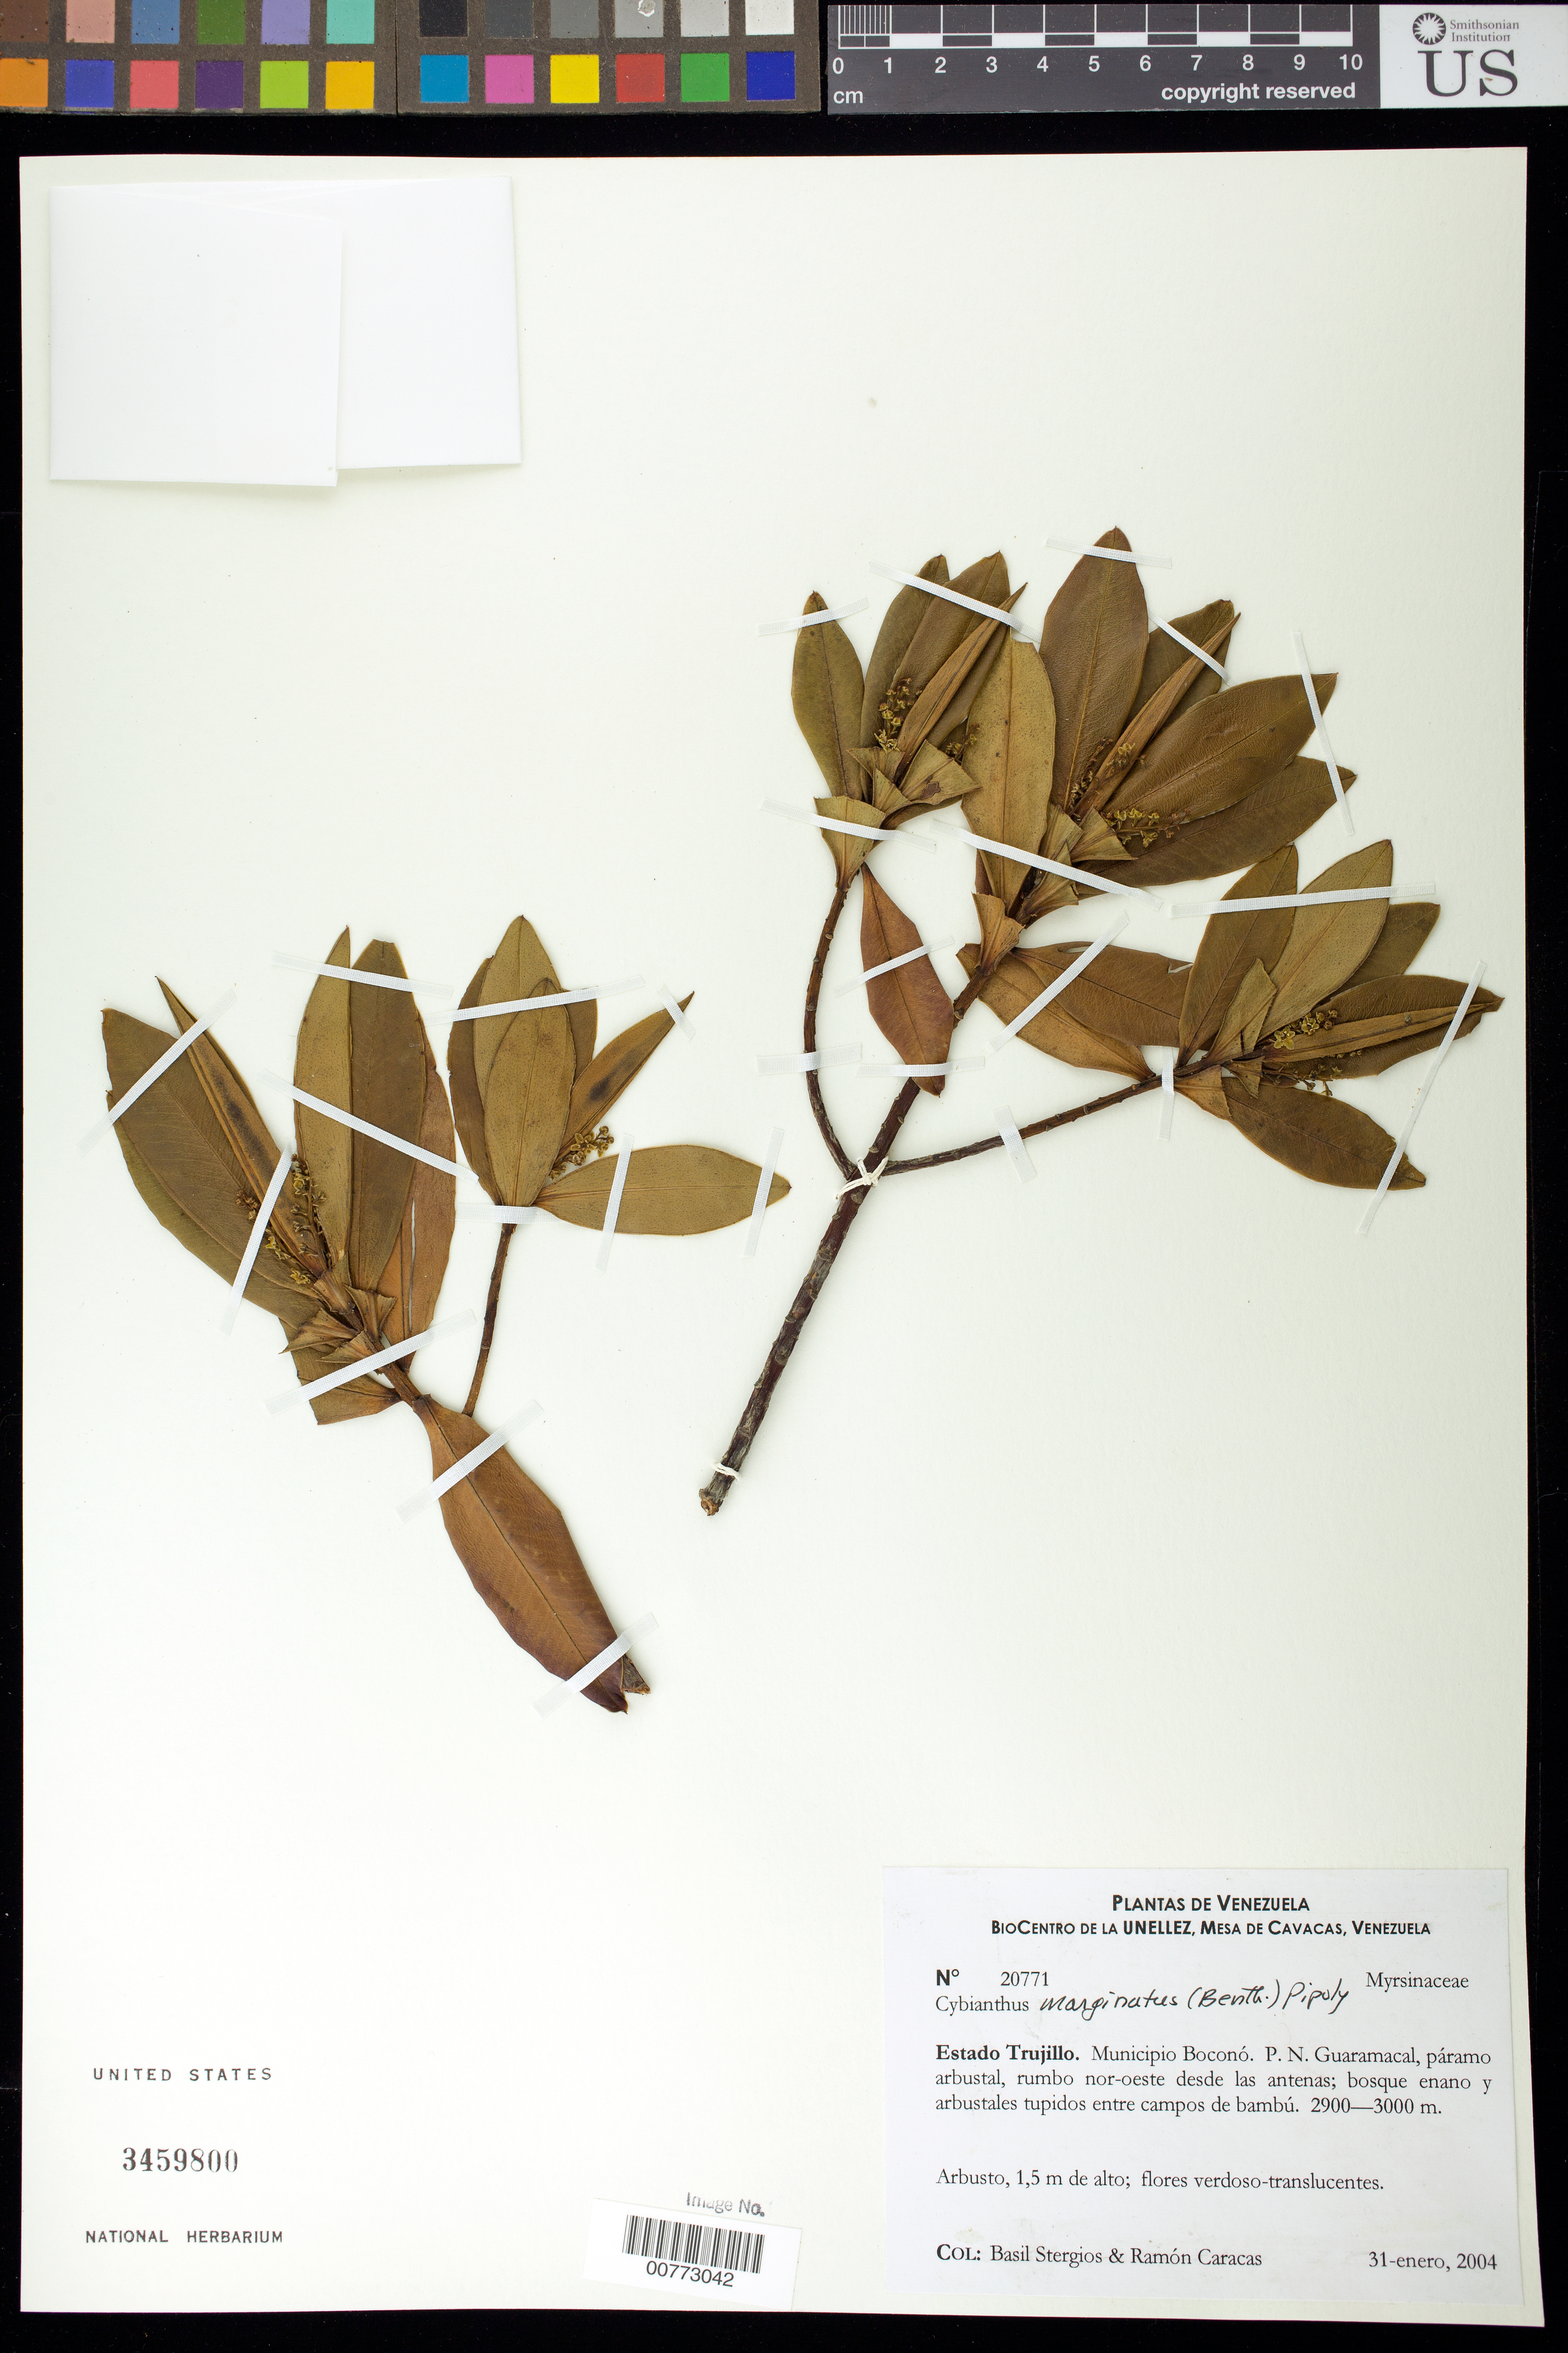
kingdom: Plantae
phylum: Tracheophyta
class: Magnoliopsida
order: Ericales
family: Primulaceae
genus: Cybianthus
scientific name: Cybianthus marginatus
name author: (Benth.) Pipoly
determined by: Stergios, B. G.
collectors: B. G. Stergios & R. Caracas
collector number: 20771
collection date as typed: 31 Jan 2004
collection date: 2004-01-31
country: Venezuela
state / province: Trujillo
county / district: Boconó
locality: Parque Nacional Guaramacal, rumbo NE desde las antenas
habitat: Páramo arbustal.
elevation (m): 2900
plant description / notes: PORT, US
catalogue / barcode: US 3459800